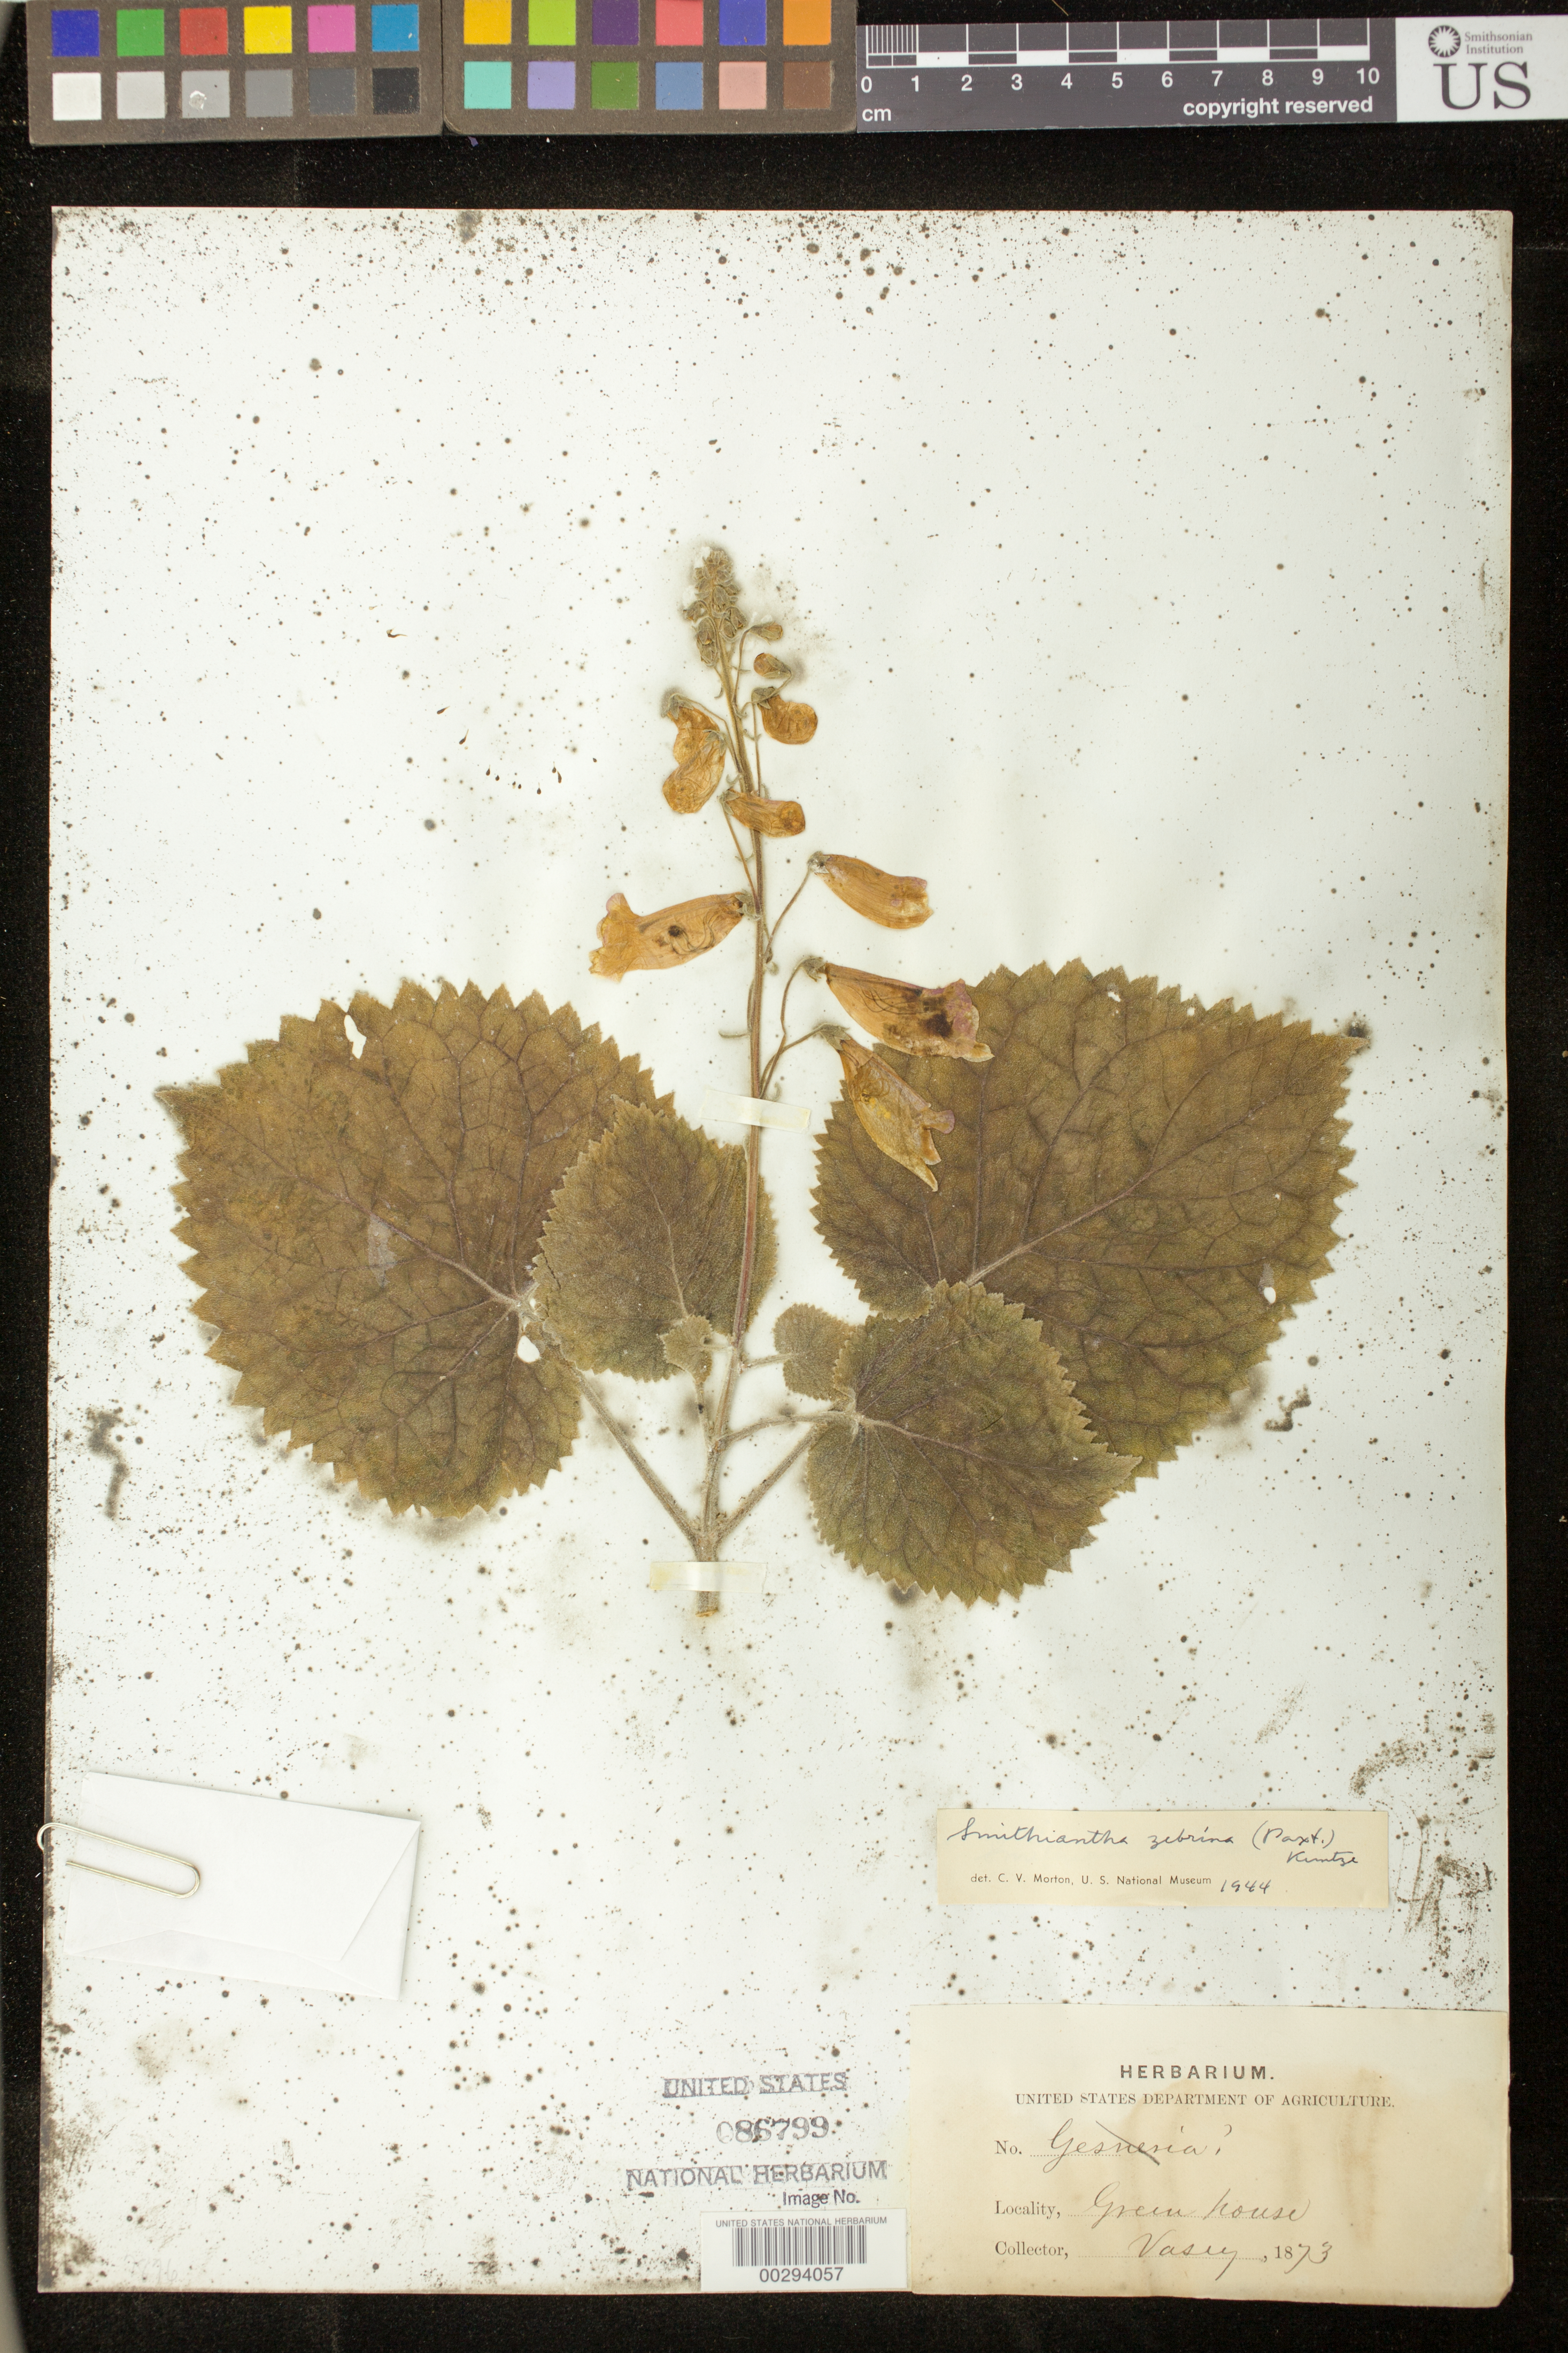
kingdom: Plantae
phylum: Tracheophyta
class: Magnoliopsida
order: Lamiales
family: Gesneriaceae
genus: Smithiantha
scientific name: Smithiantha zebrina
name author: (Paxton) Kuntze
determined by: Morton, C. V.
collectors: G. R. Vasey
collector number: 1873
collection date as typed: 1973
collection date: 1973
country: United States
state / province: District of Columbia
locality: U.S.A, Washington, DC, Greenhouse herbarium, USDA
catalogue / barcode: US 86799